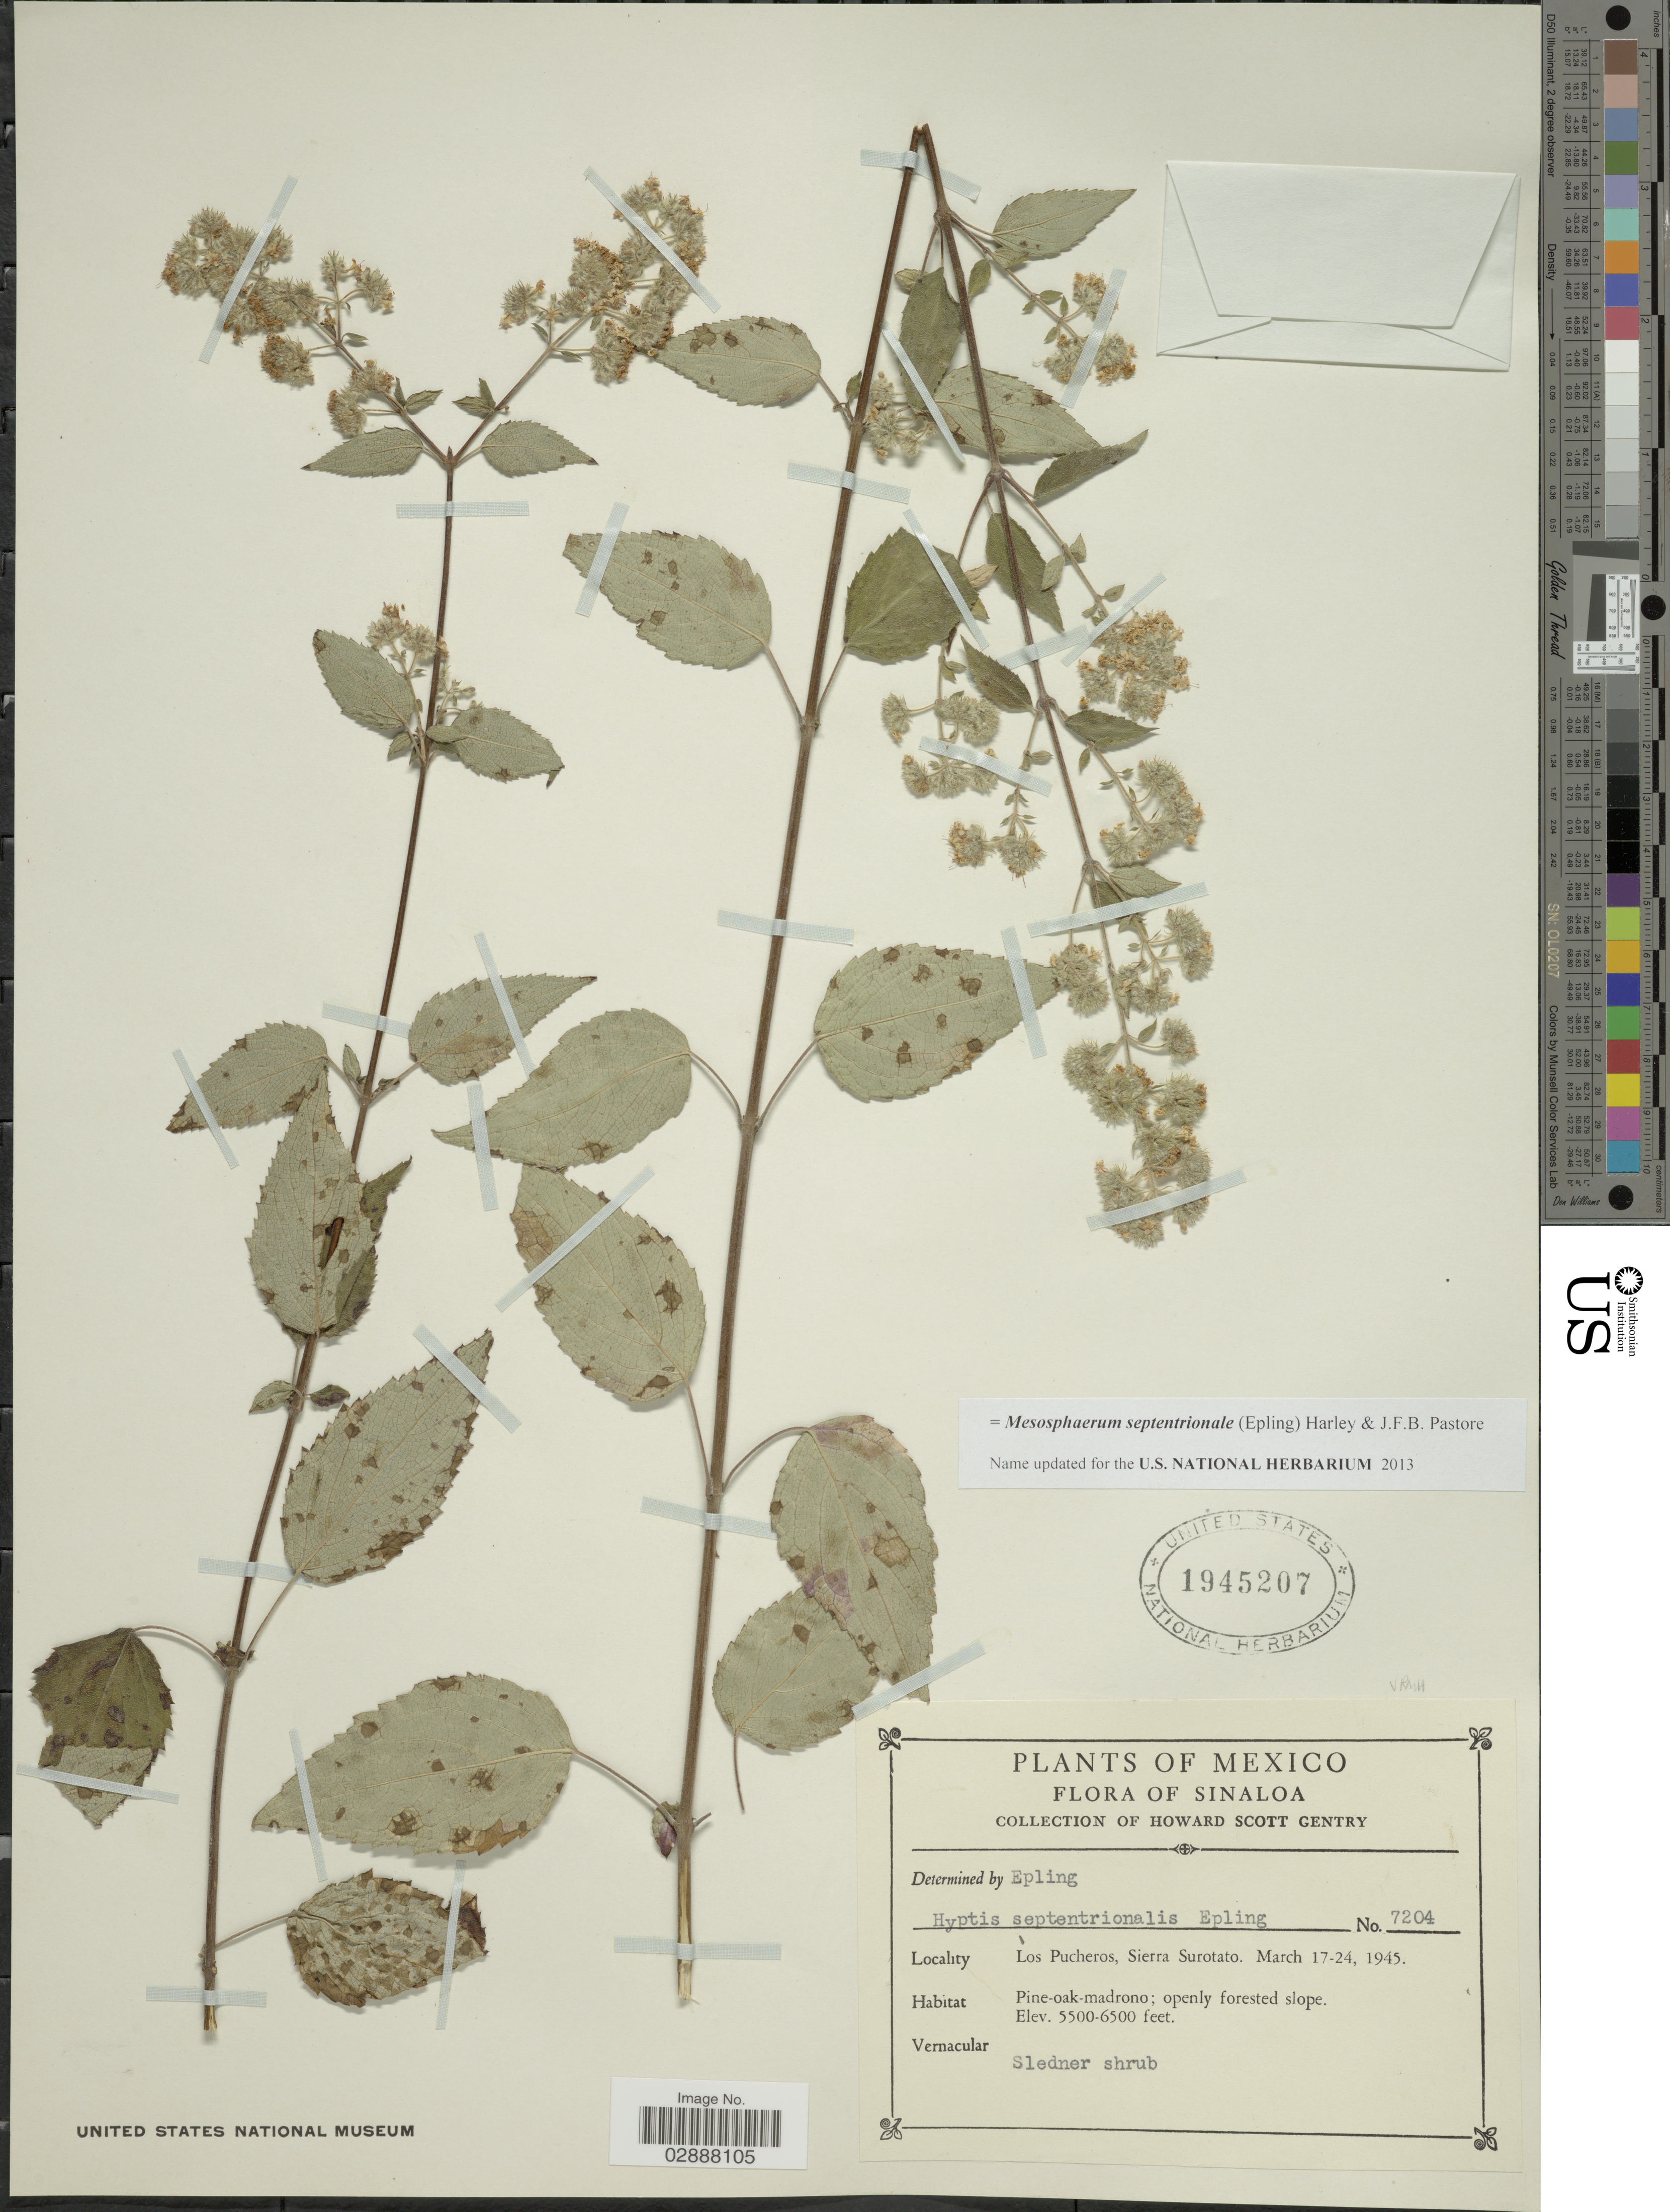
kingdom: Plantae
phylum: Tracheophyta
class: Magnoliopsida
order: Lamiales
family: Lamiaceae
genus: Mesosphaerum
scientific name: Mesosphaerum septentrionale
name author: (Epling) Harley & J.F.B. Pastore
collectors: H. S. Gentry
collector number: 7204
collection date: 1945-03-17/1945-03-24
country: Mexico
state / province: Sinaloa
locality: Los Pucheros, Sierra Surotato.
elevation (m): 1676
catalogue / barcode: US 1945207